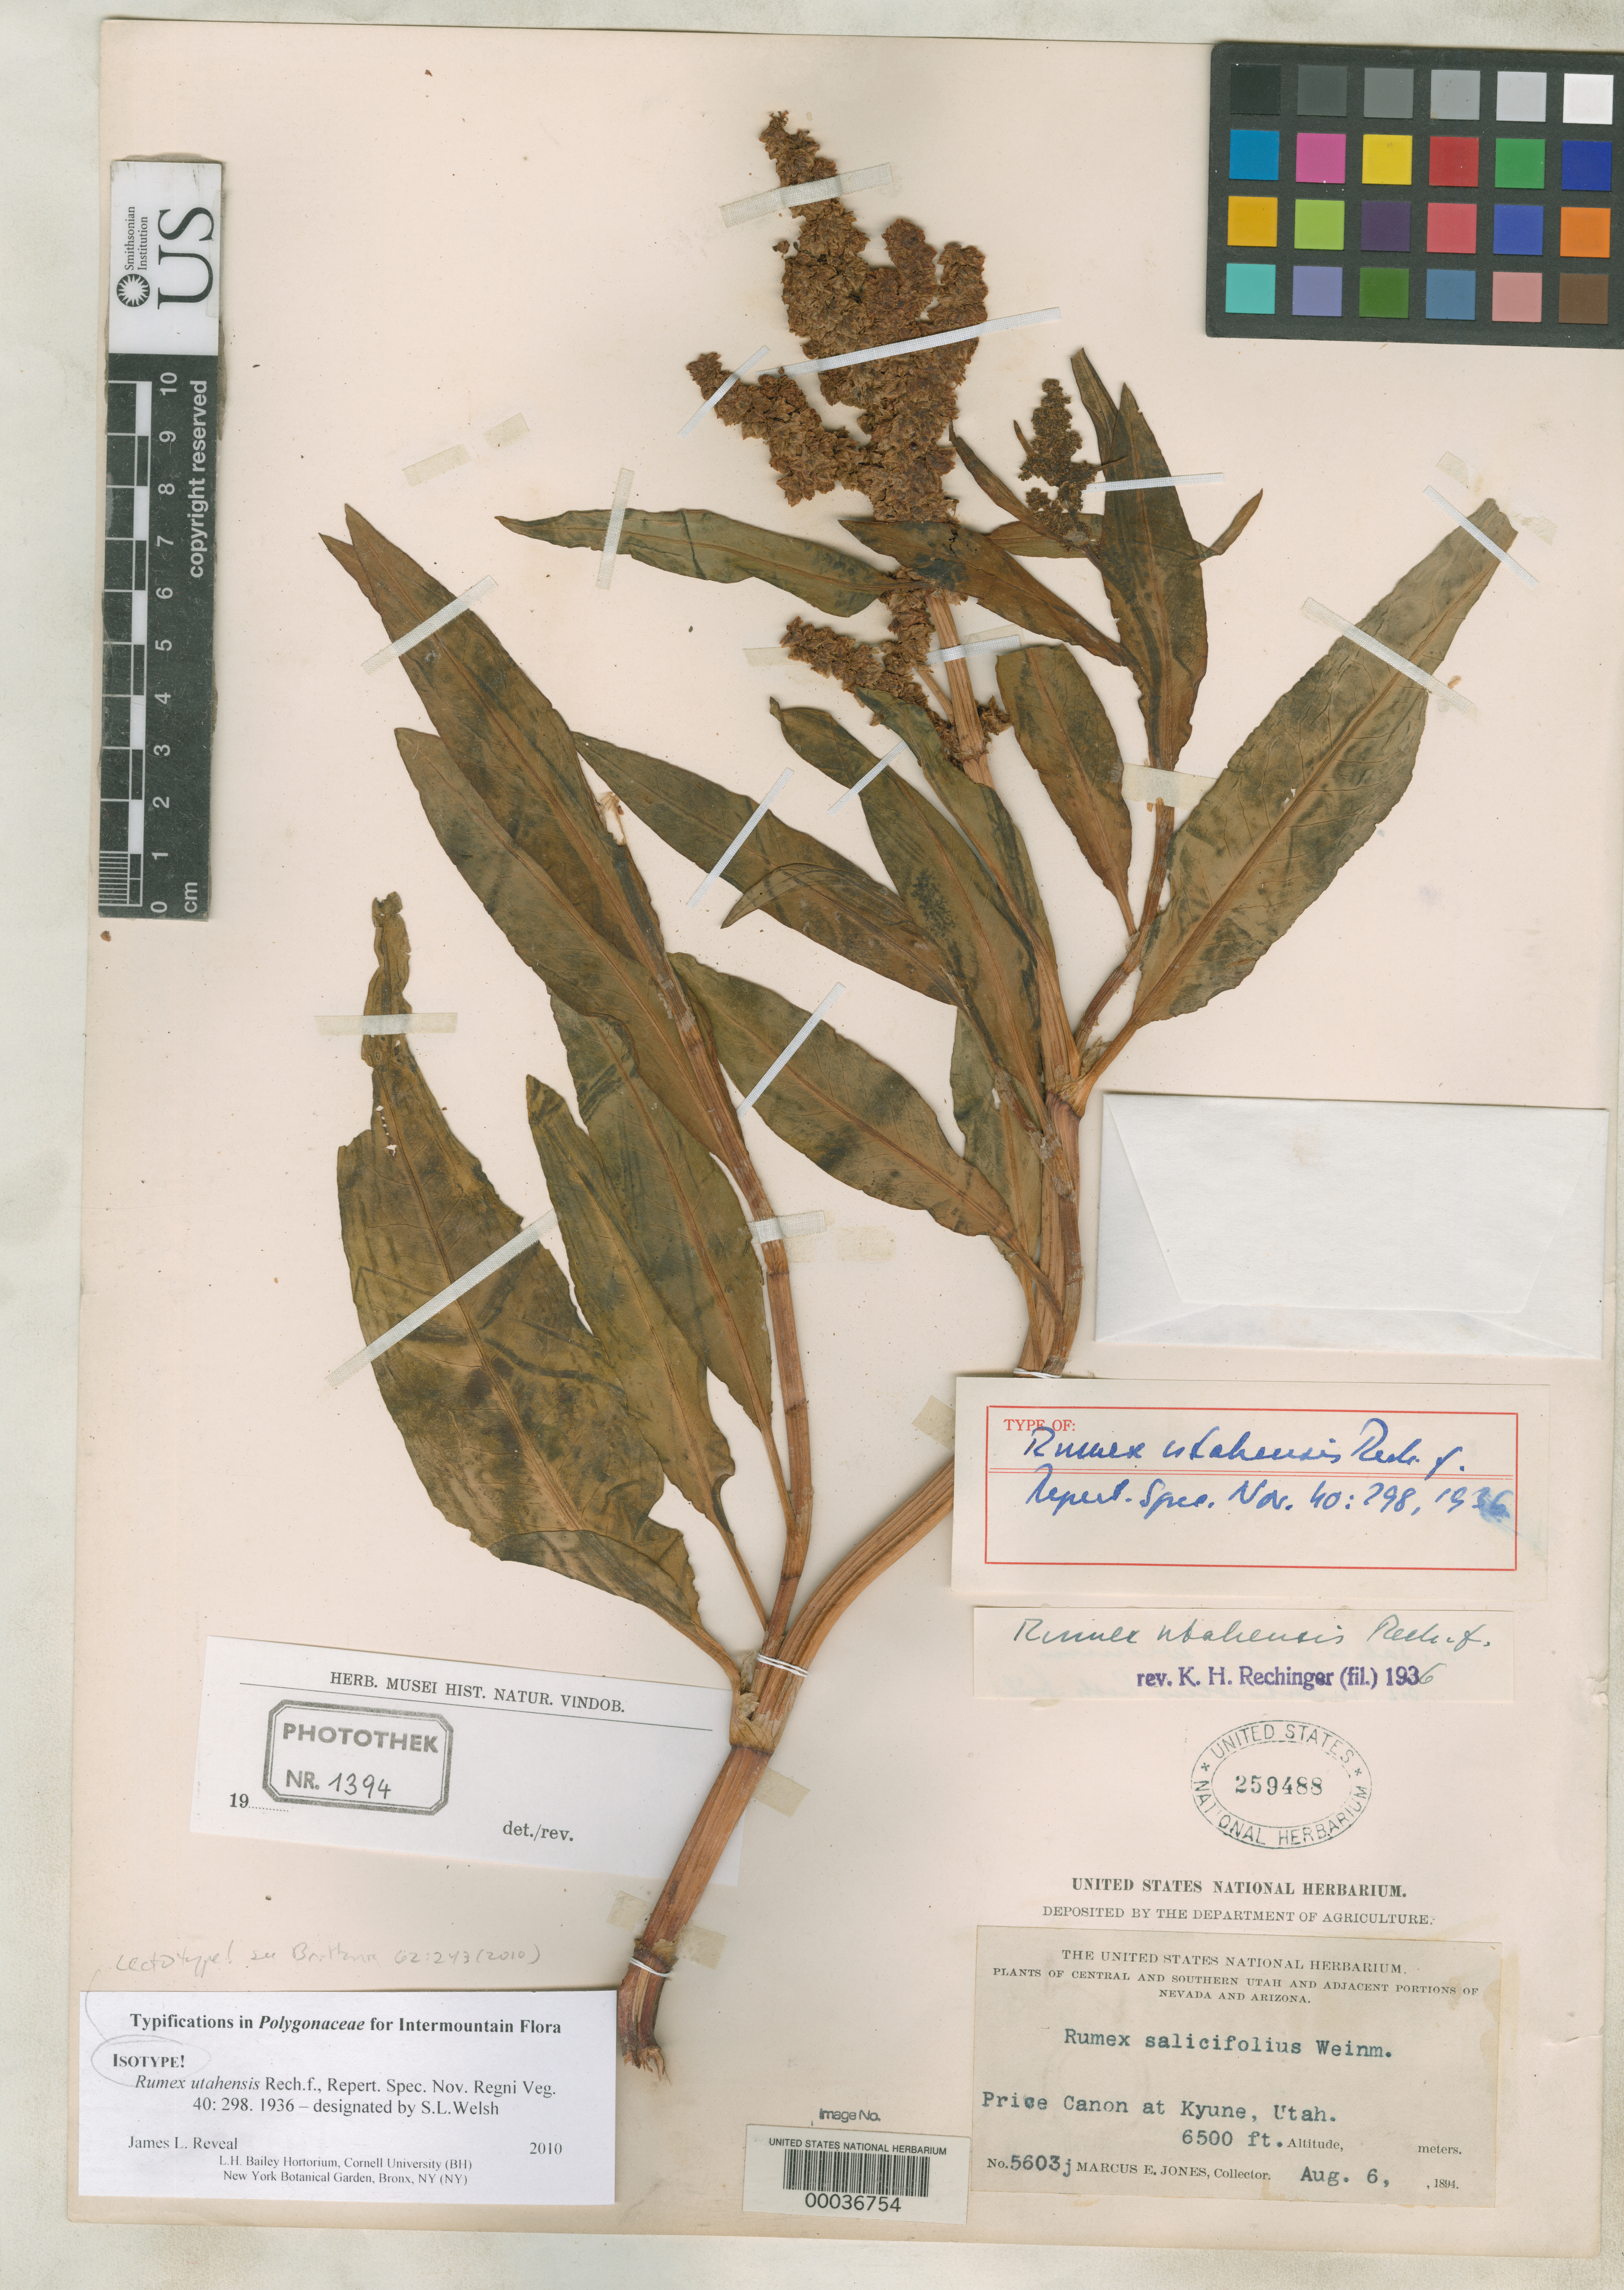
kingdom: Plantae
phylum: Tracheophyta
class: Magnoliopsida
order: Caryophyllales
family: Polygonaceae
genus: Rumex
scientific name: Rumex utahensis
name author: Rech. f.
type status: Lectotype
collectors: M. E. Jones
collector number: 5603 J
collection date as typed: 06 Aug 1894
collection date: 1894-08-06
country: United States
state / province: Utah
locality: Price Canon at Kyune.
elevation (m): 1920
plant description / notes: Erroneously annotated as "isotype" by Reveal & Atha. Currently accepted name as cited by them (2010, Brittonia 62: 243).; One of numerous syntypes cited.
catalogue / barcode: US 259488